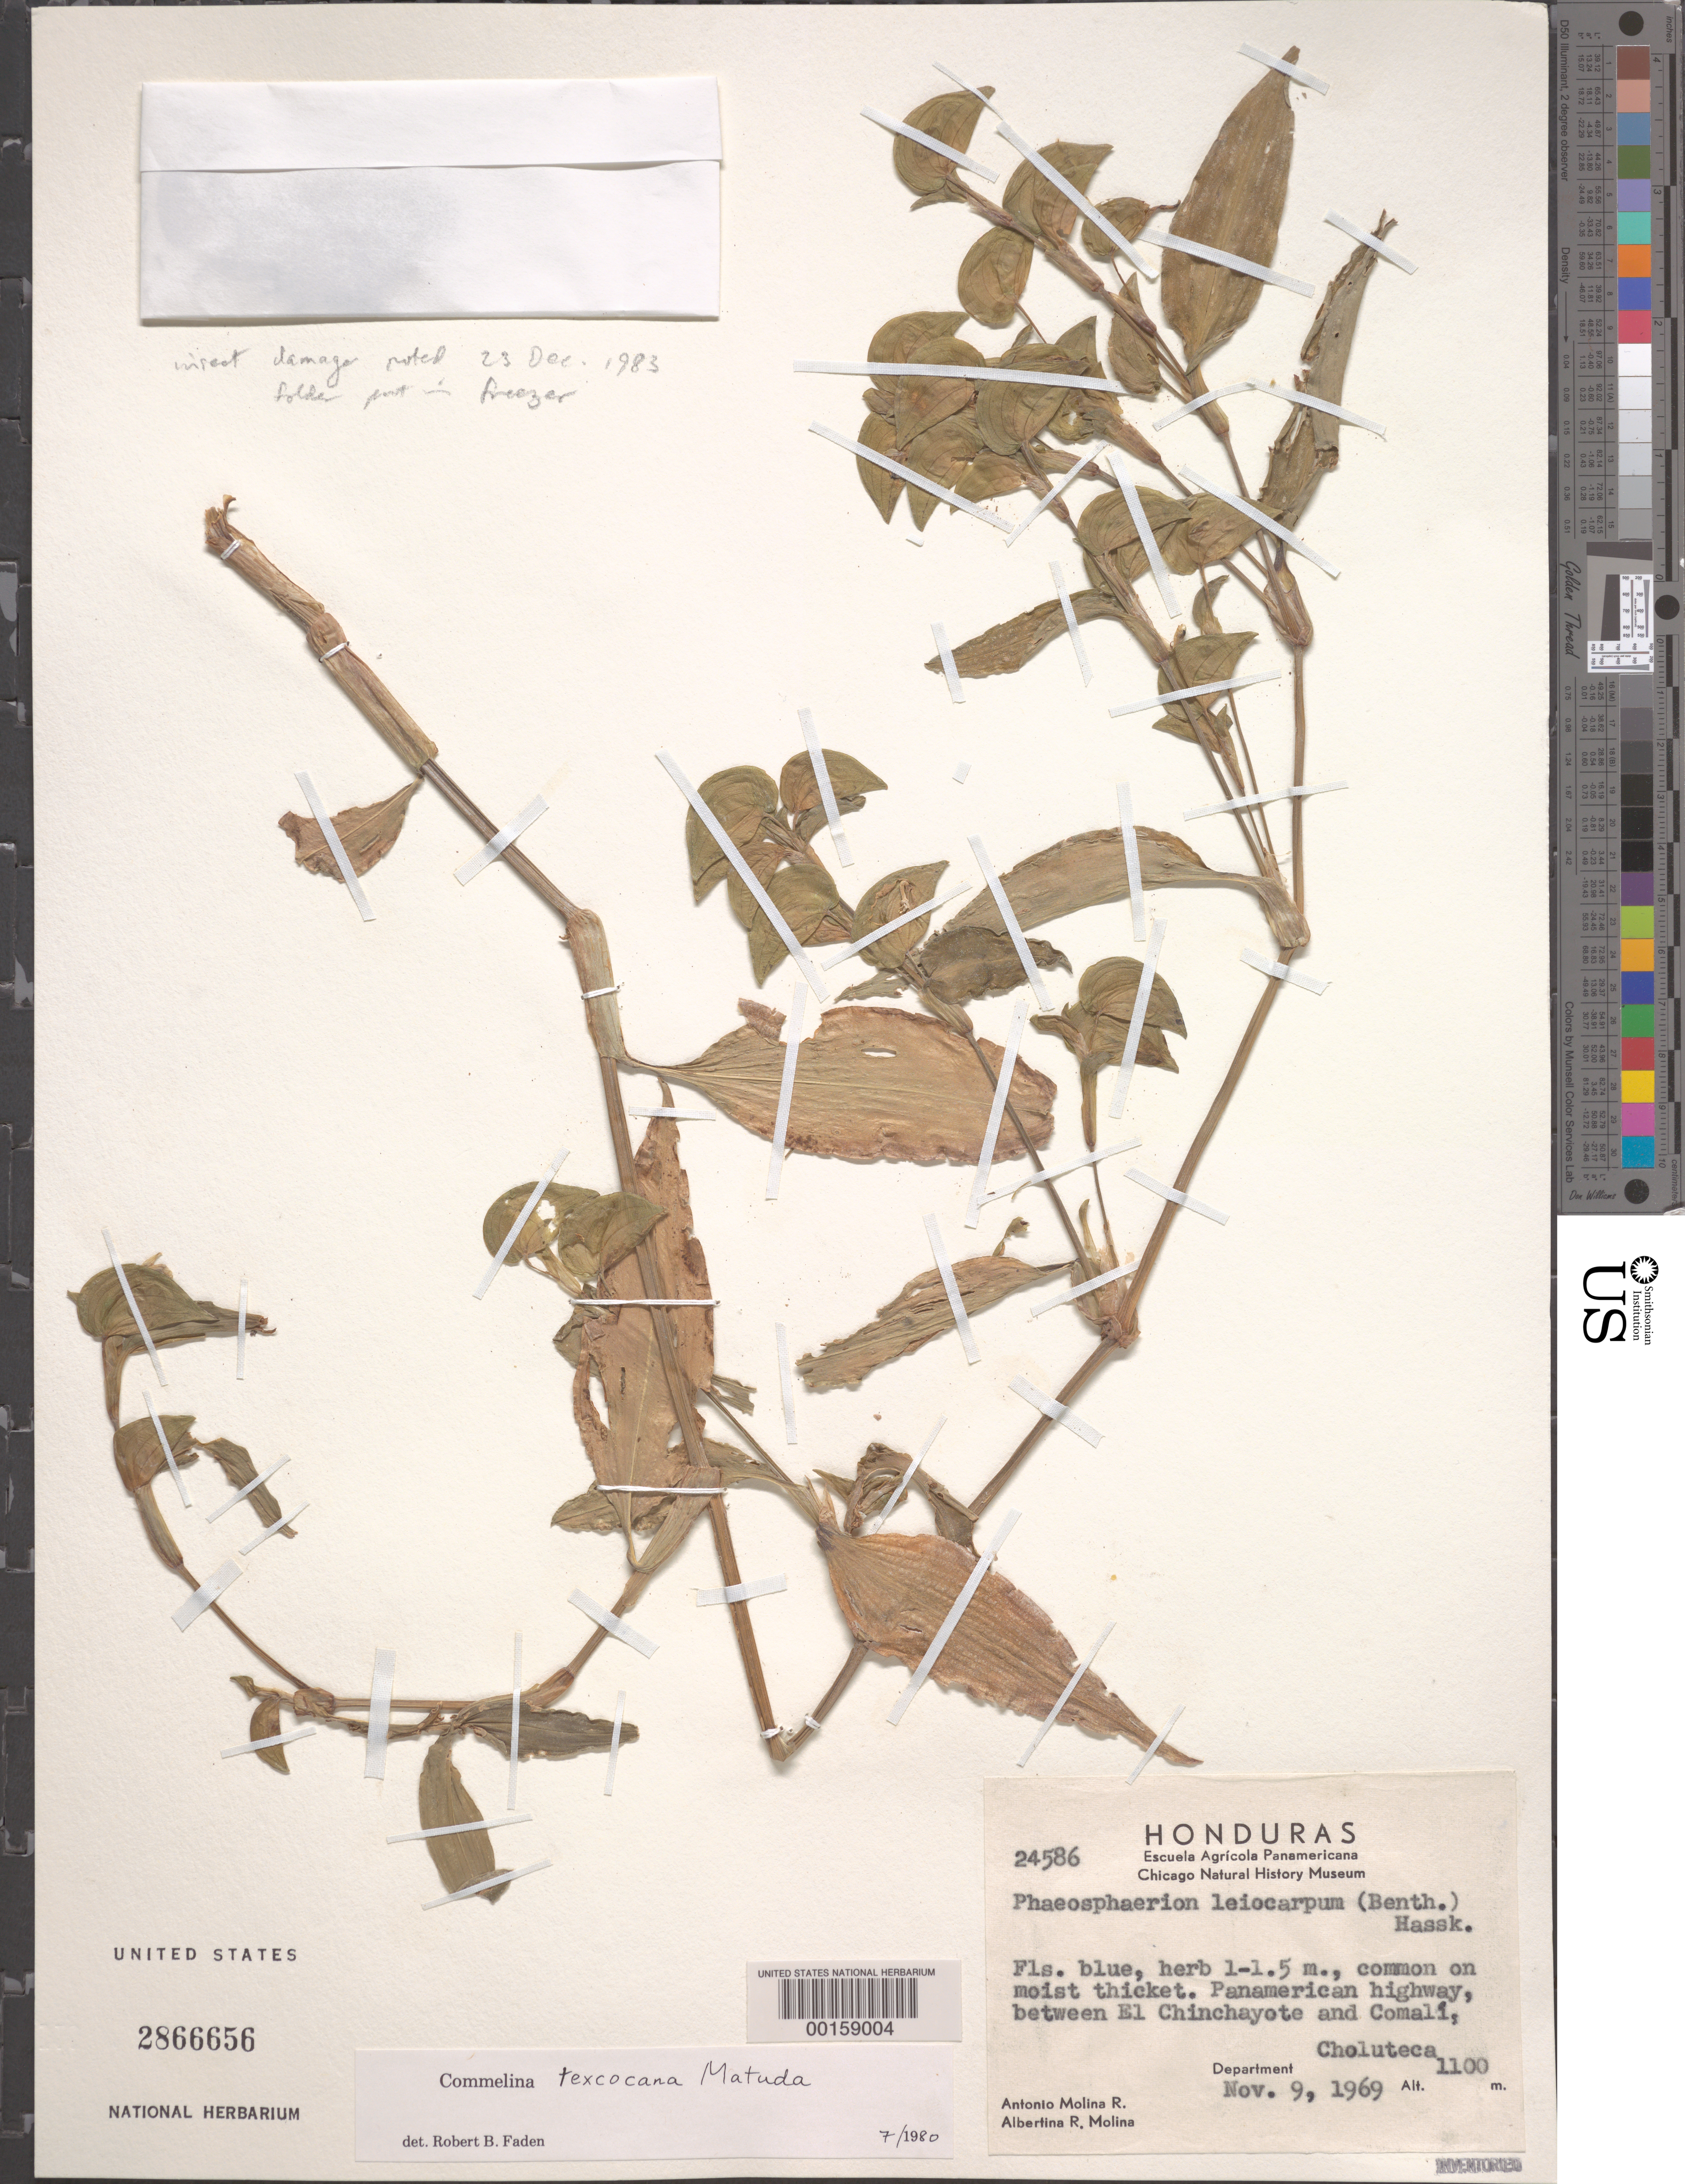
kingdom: Plantae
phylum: Tracheophyta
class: Liliopsida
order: Commelinales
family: Commelinaceae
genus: Commelina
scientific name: Commelina texcocana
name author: Matuda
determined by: Faden, Robert B., (US), Smithsonian Institution - National Museum of Natural History (UNITED STATES)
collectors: A. Molina R. & A. Molina R.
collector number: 24586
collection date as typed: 09 Nov 1969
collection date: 1969-11-09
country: Honduras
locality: Choluteca; between El Chinchayote and Comali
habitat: Moist thicket, roadside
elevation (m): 1100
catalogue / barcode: US 2866656